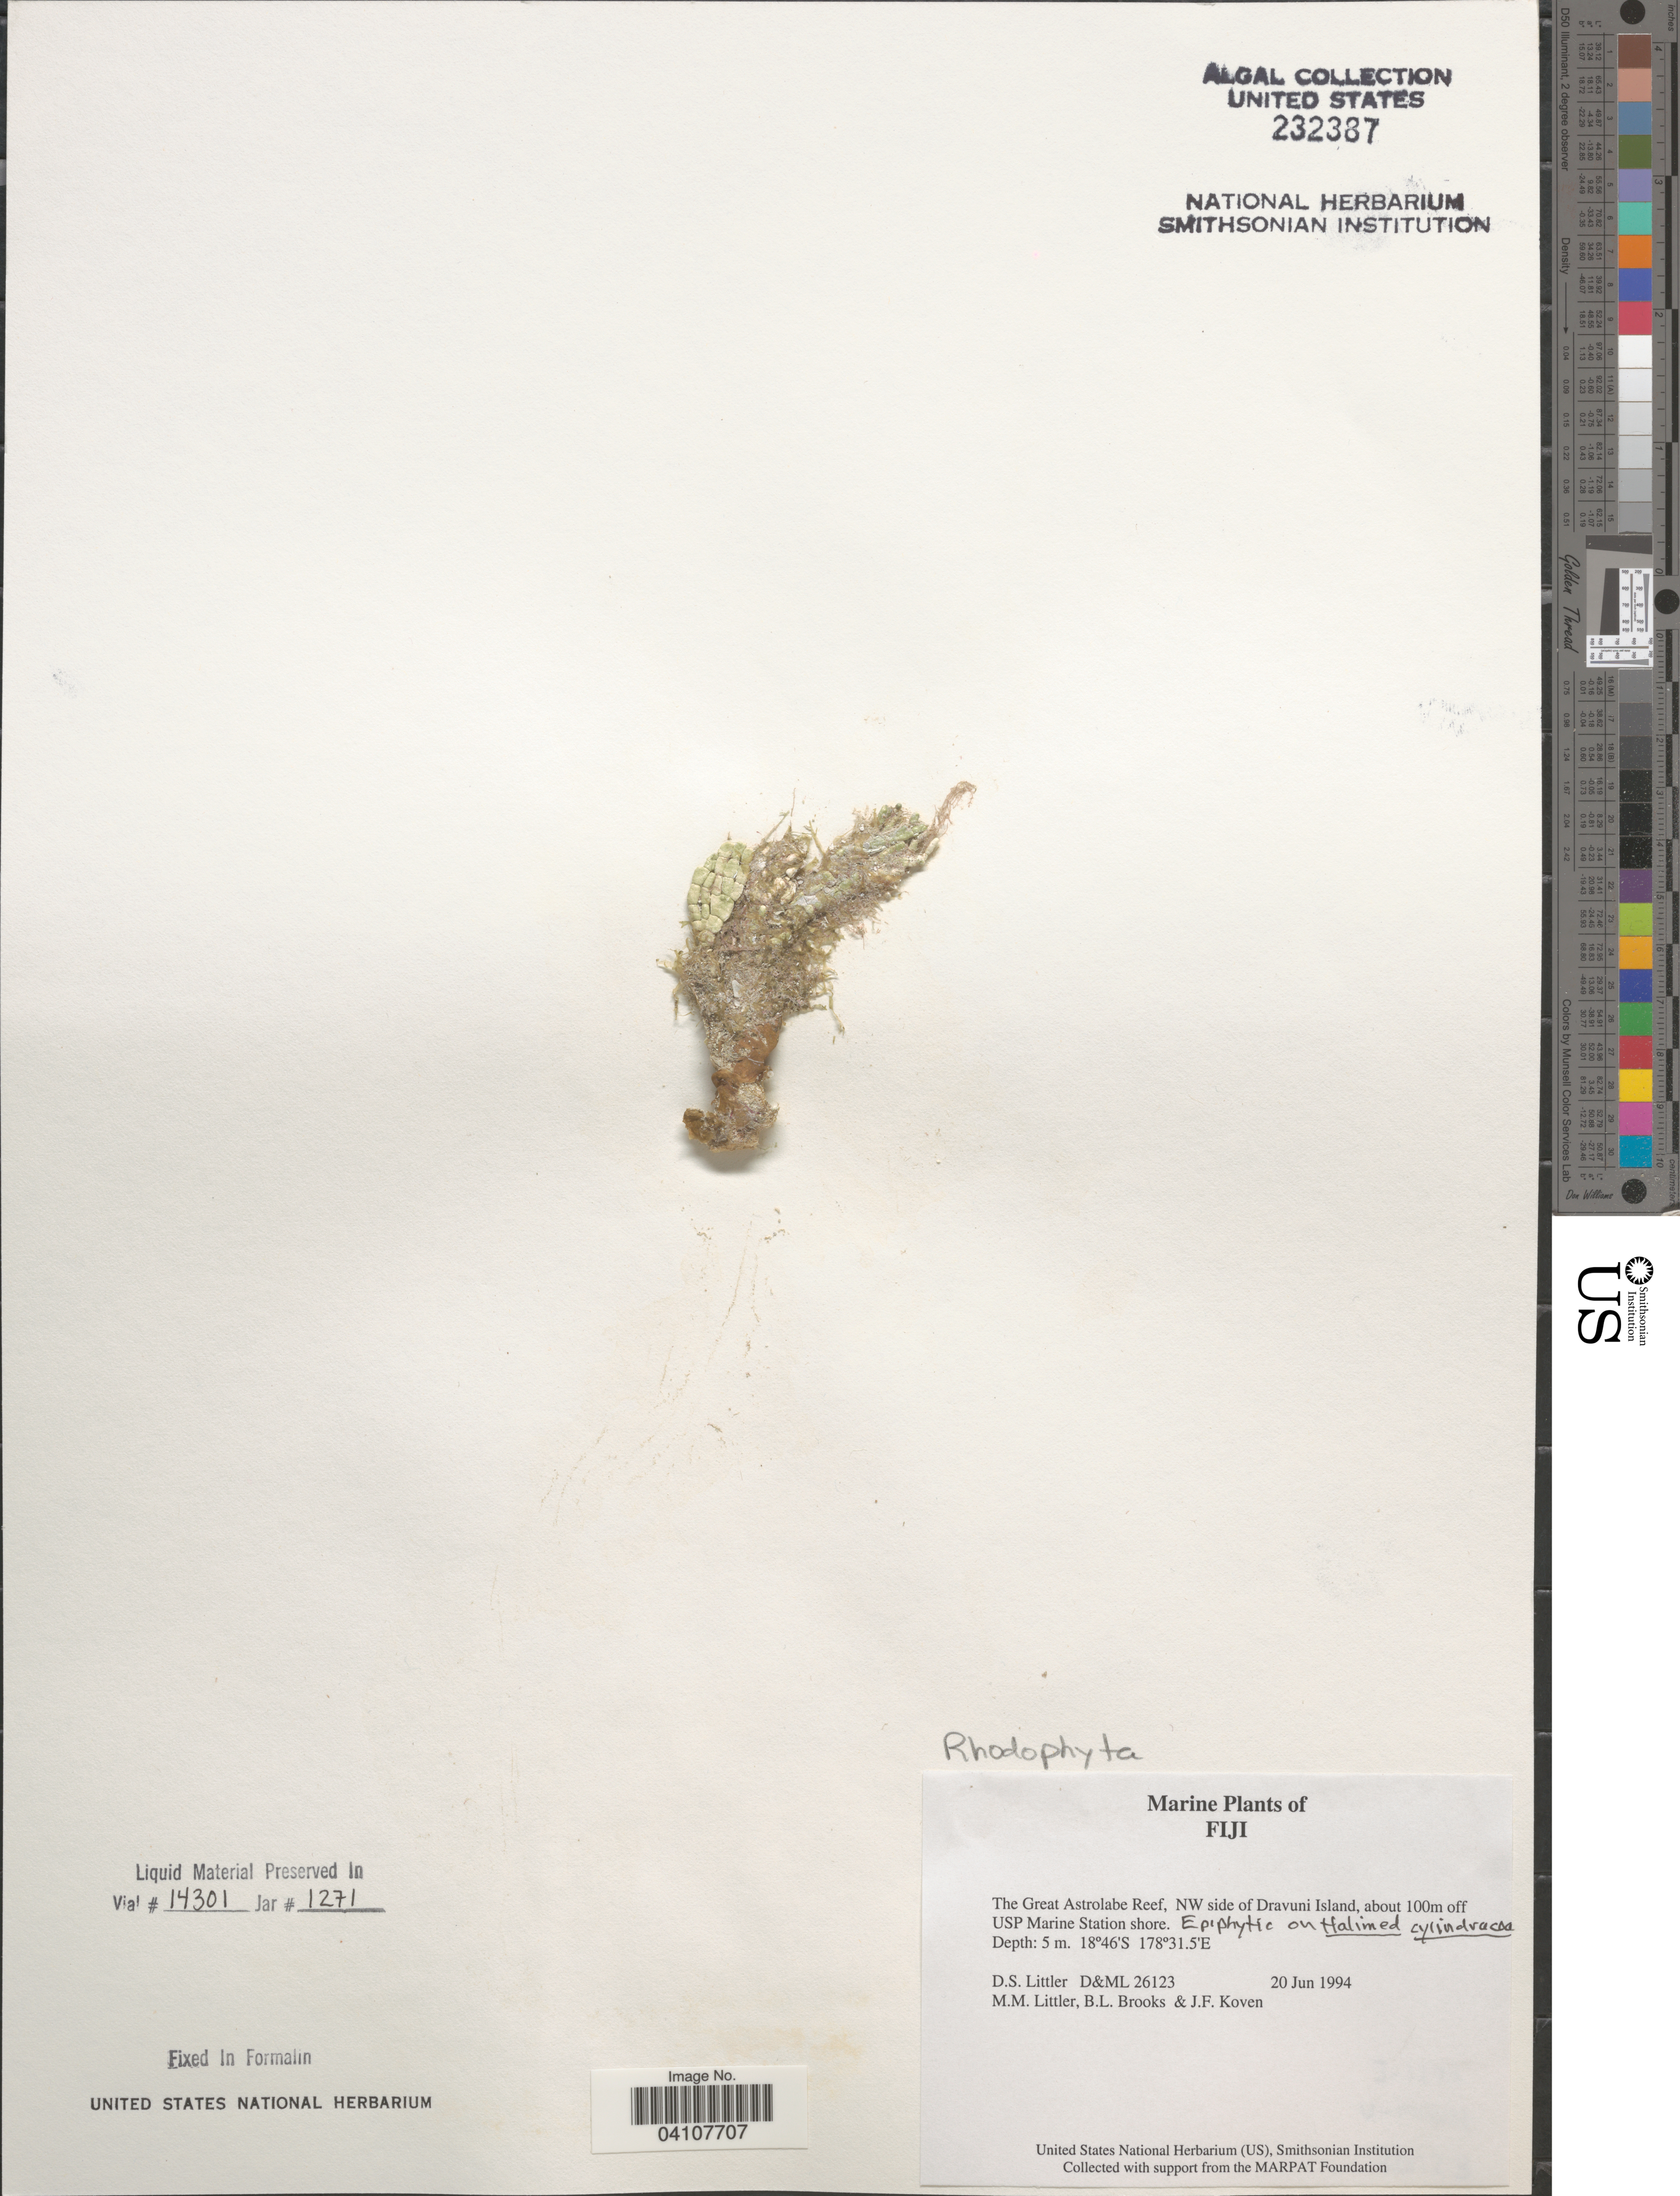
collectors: D. S. Littler, B. Brooks & J. Koven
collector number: D&ML26123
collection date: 1994-06-20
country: Fiji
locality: The Great Astrolabe Reef, NW side of Dravuni Island, about 100m off USP Marine Station shore.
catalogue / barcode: US 232387